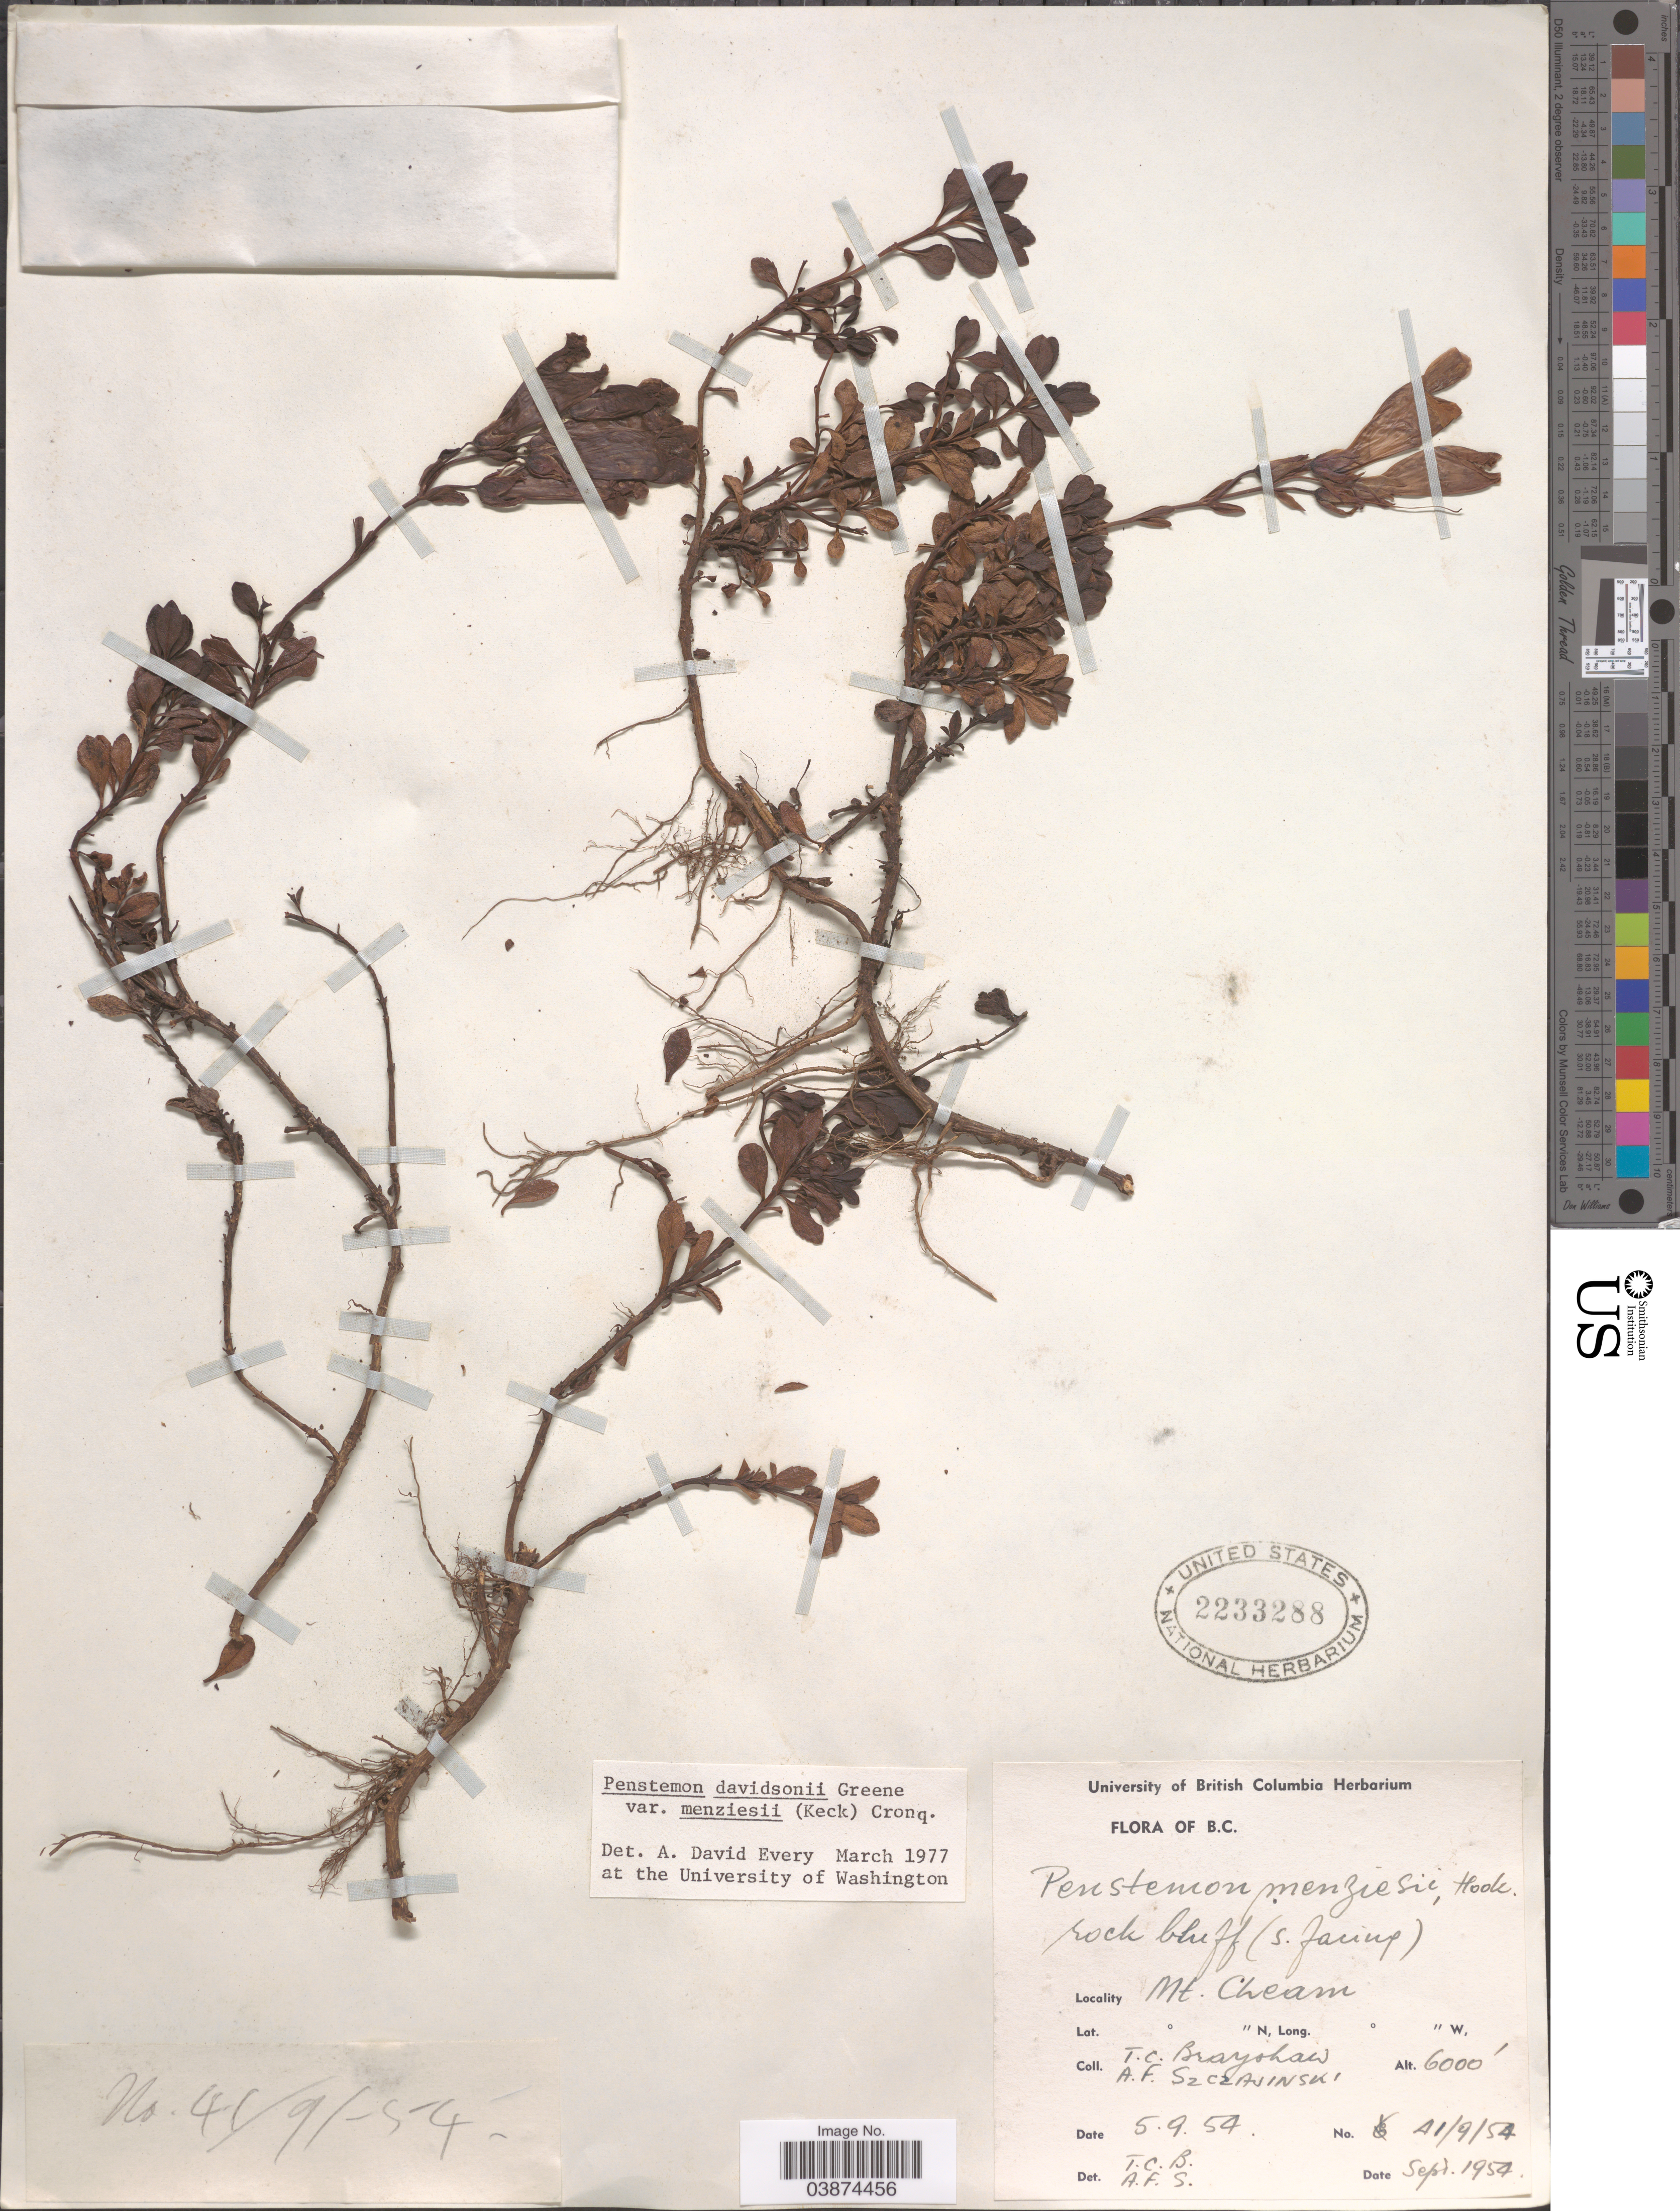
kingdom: Plantae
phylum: Tracheophyta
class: Magnoliopsida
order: Lamiales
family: Plantaginaceae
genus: Penstemon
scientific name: Penstemon davidsonii var. menziesii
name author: (D.D. Keck) Cronquist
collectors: T. Brayshaw & A. Szczasinski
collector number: A1/9/54?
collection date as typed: Transcribed d/m/y: 5/9/54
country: Canada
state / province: British Columbia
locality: Mt. Cheam.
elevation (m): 1829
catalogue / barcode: US 2233288